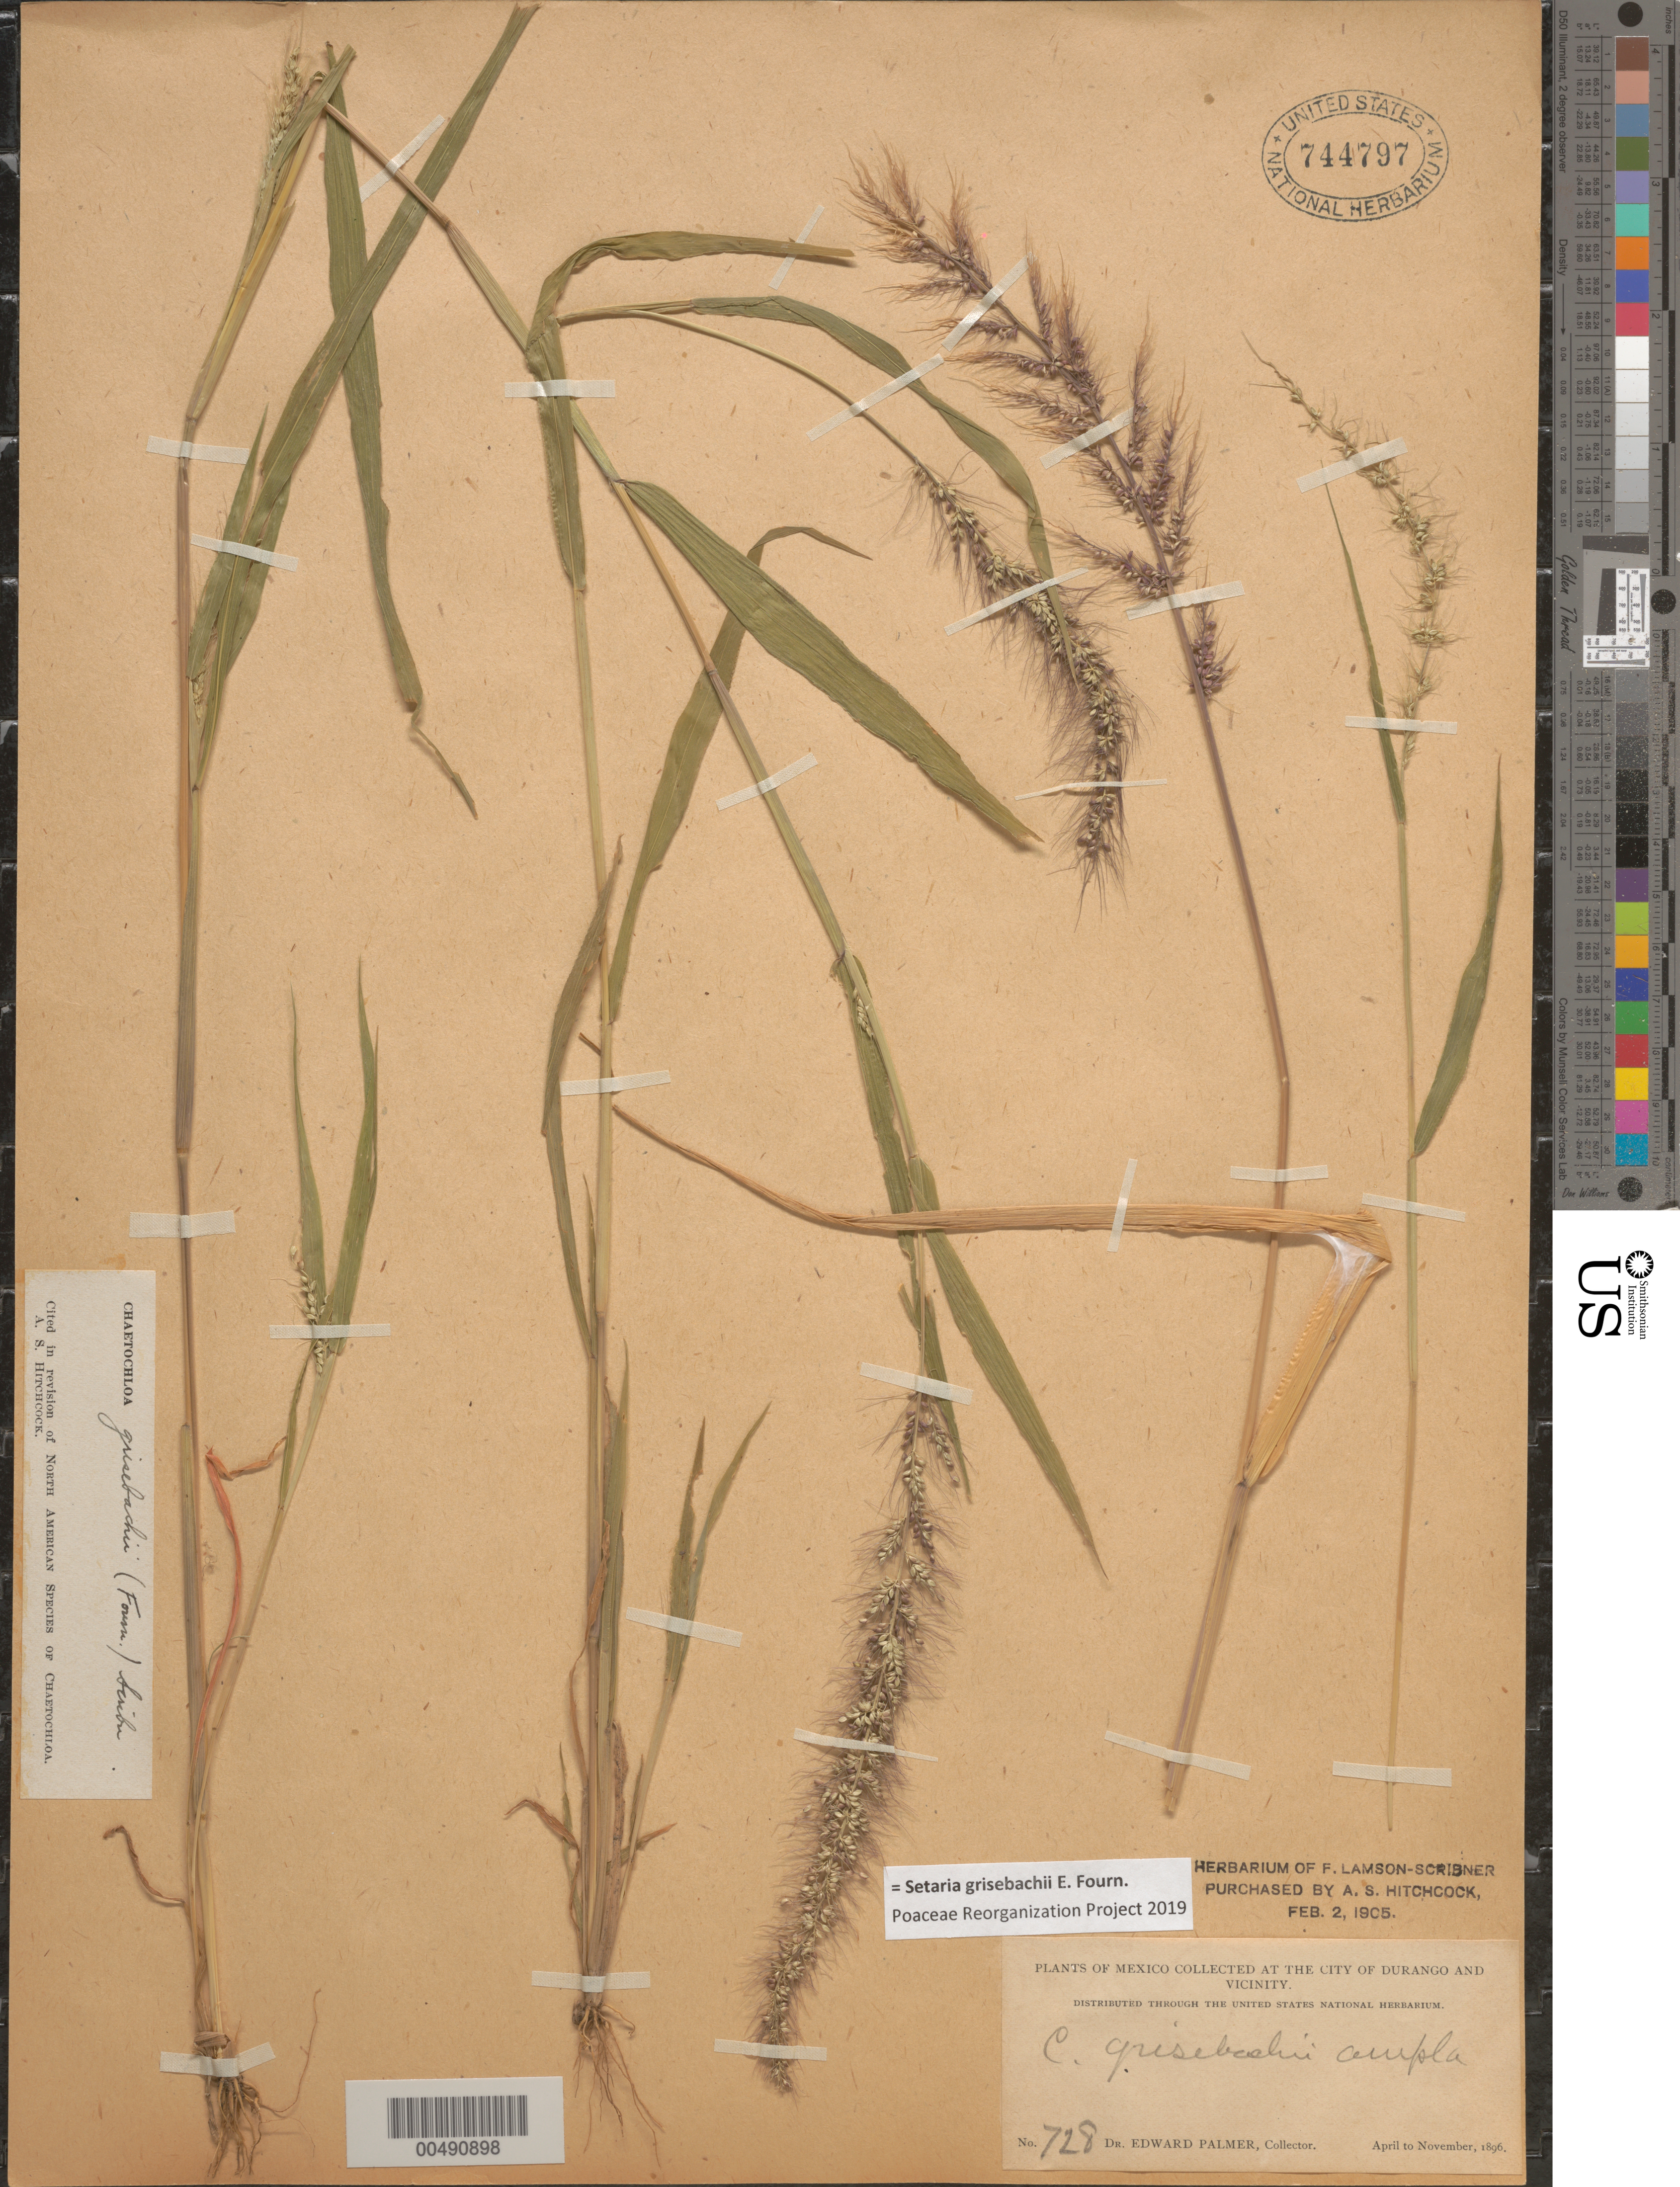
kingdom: Plantae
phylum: Tracheophyta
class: Liliopsida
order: Poales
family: Poaceae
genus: Setaria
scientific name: Setaria grisebachii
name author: E. Fourn.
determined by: Poaceae Reorganization Project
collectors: E. Palmer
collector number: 728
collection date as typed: Apr 1896 to Nov 1896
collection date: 1896-04/1896-11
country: Mexico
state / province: Durango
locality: City of Durango and vicinity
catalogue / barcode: US 744797